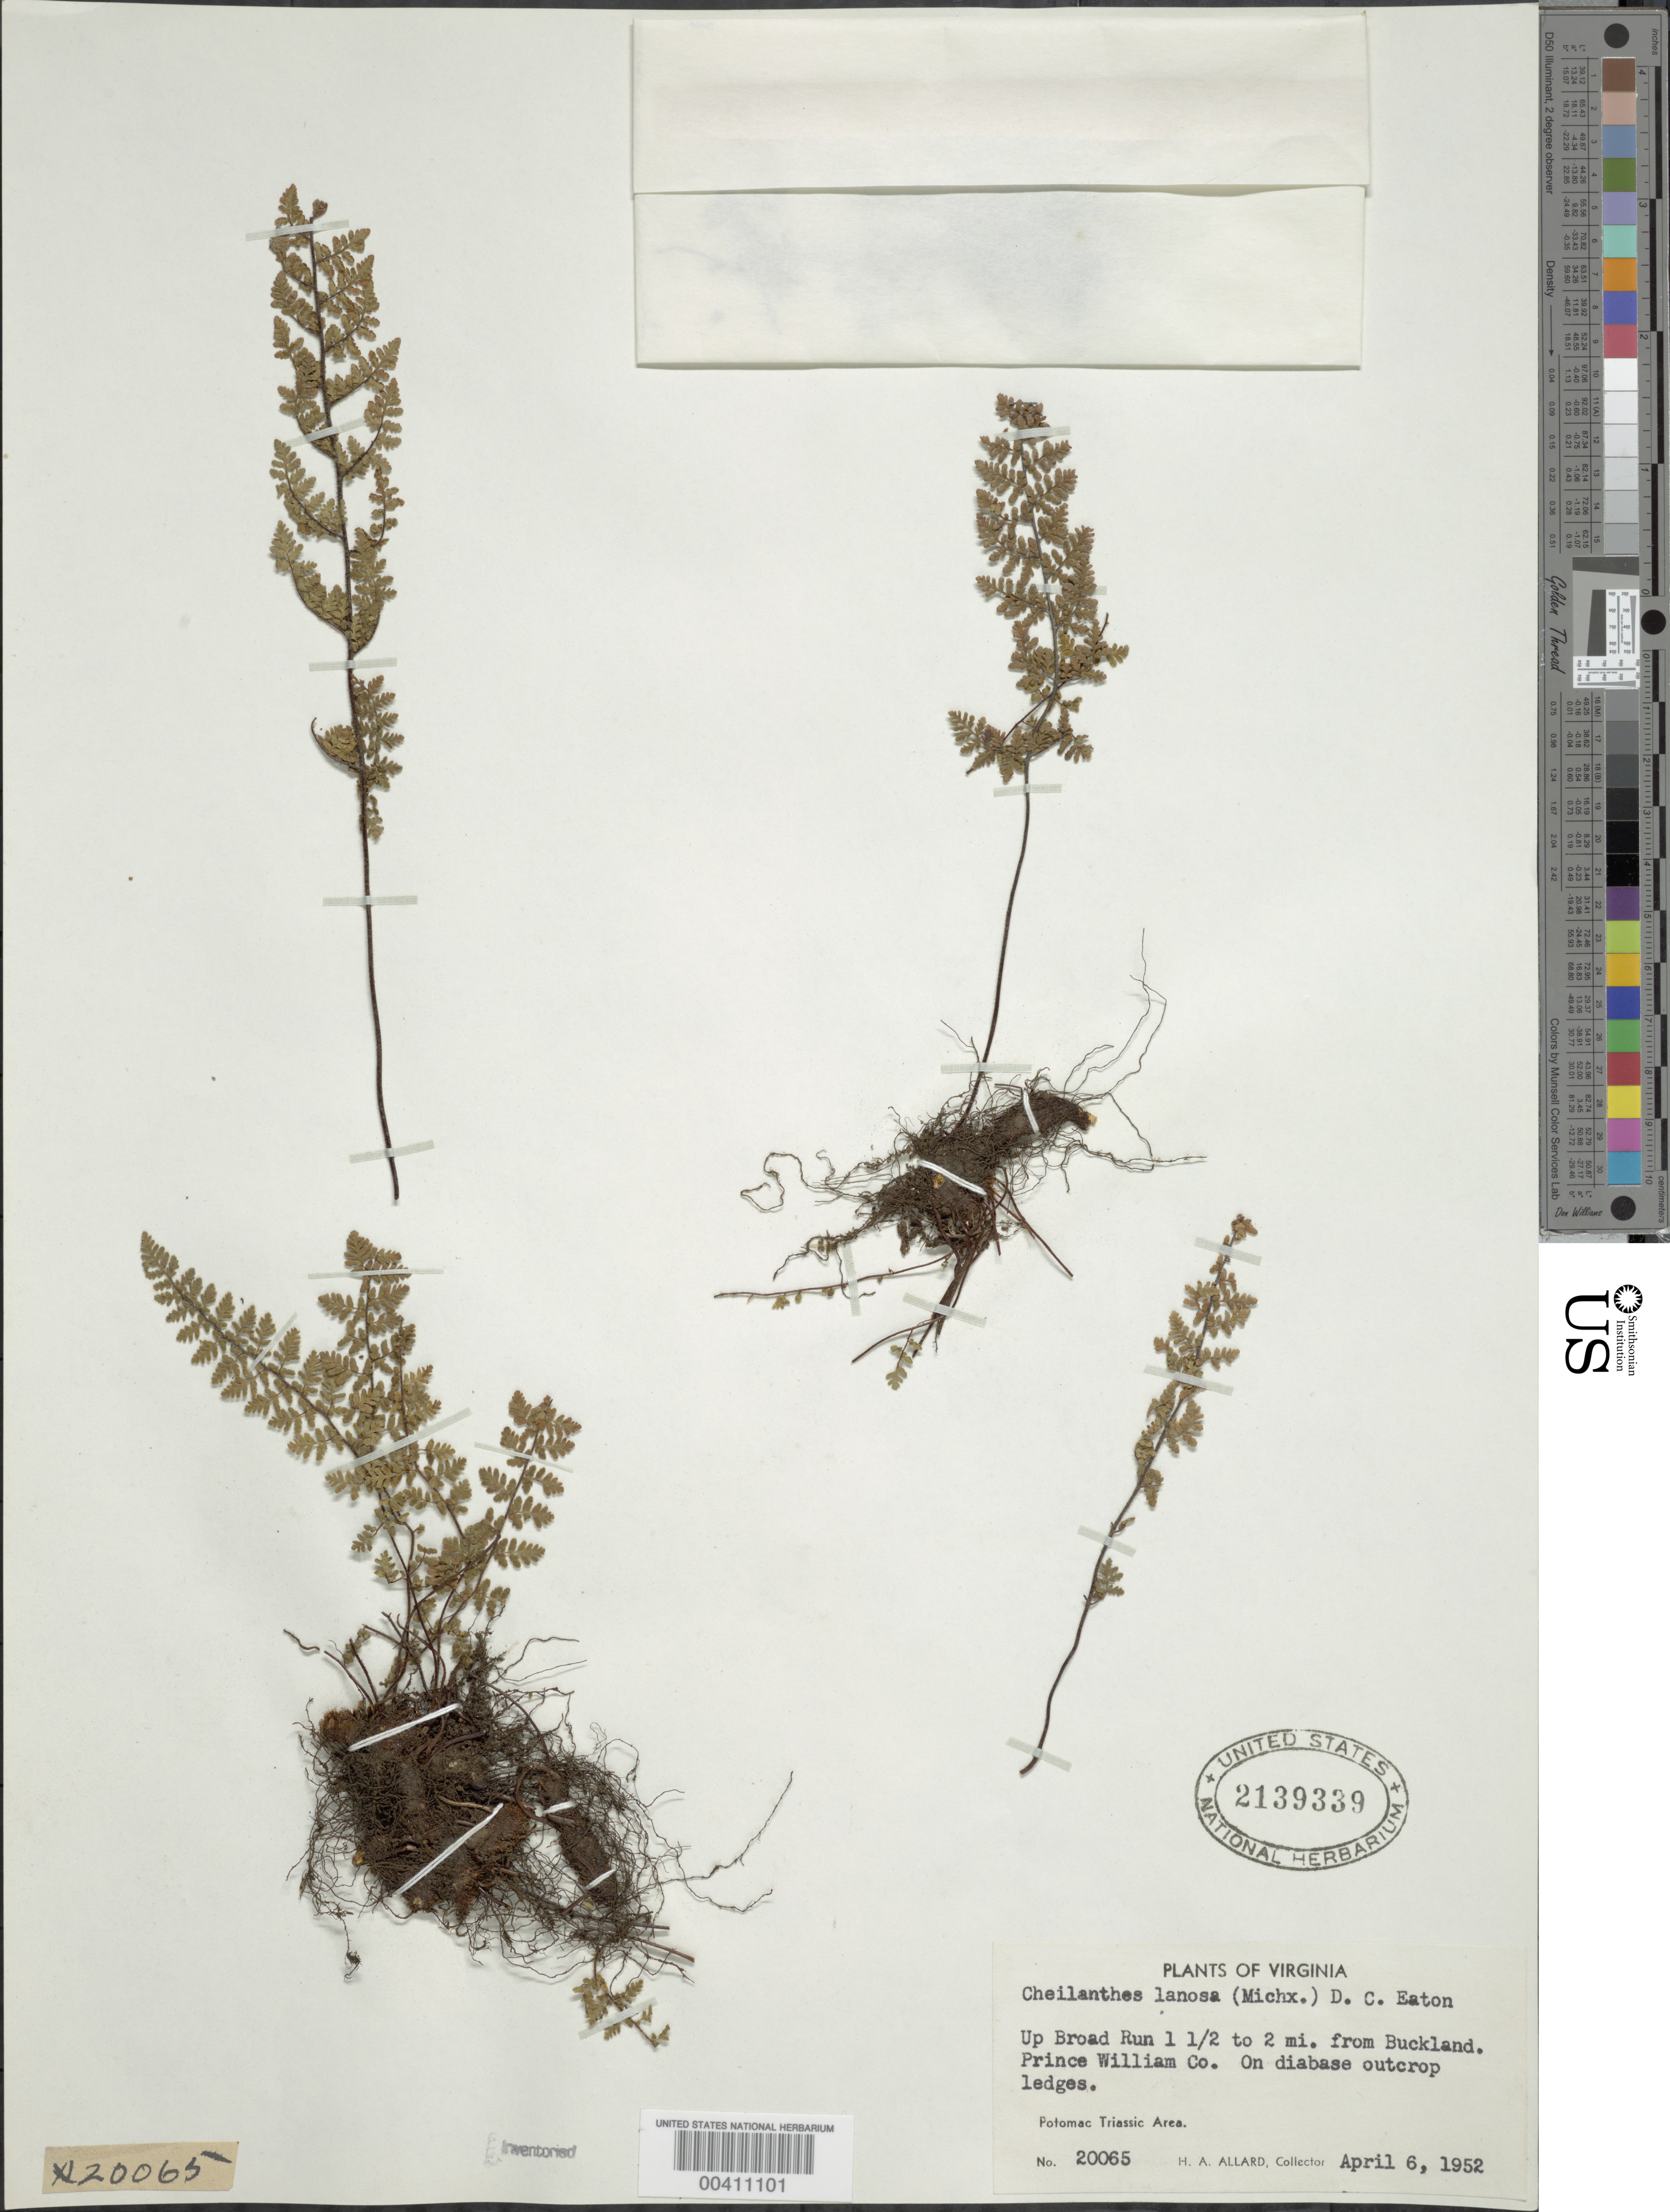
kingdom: Plantae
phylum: Tracheophyta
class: Polypodiopsida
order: Polypodiales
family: Pteridaceae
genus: Myriopteris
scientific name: Myriopteris lanosa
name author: (Michx.) Grusz & Windham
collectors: H. A. Allard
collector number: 20065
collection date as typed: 06 Apr 1952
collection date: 1952-04-06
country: United States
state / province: Virginia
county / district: Prince William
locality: Upstream from Buckland on Broad Run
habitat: On diabase outcrop ledges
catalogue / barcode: US 2139339